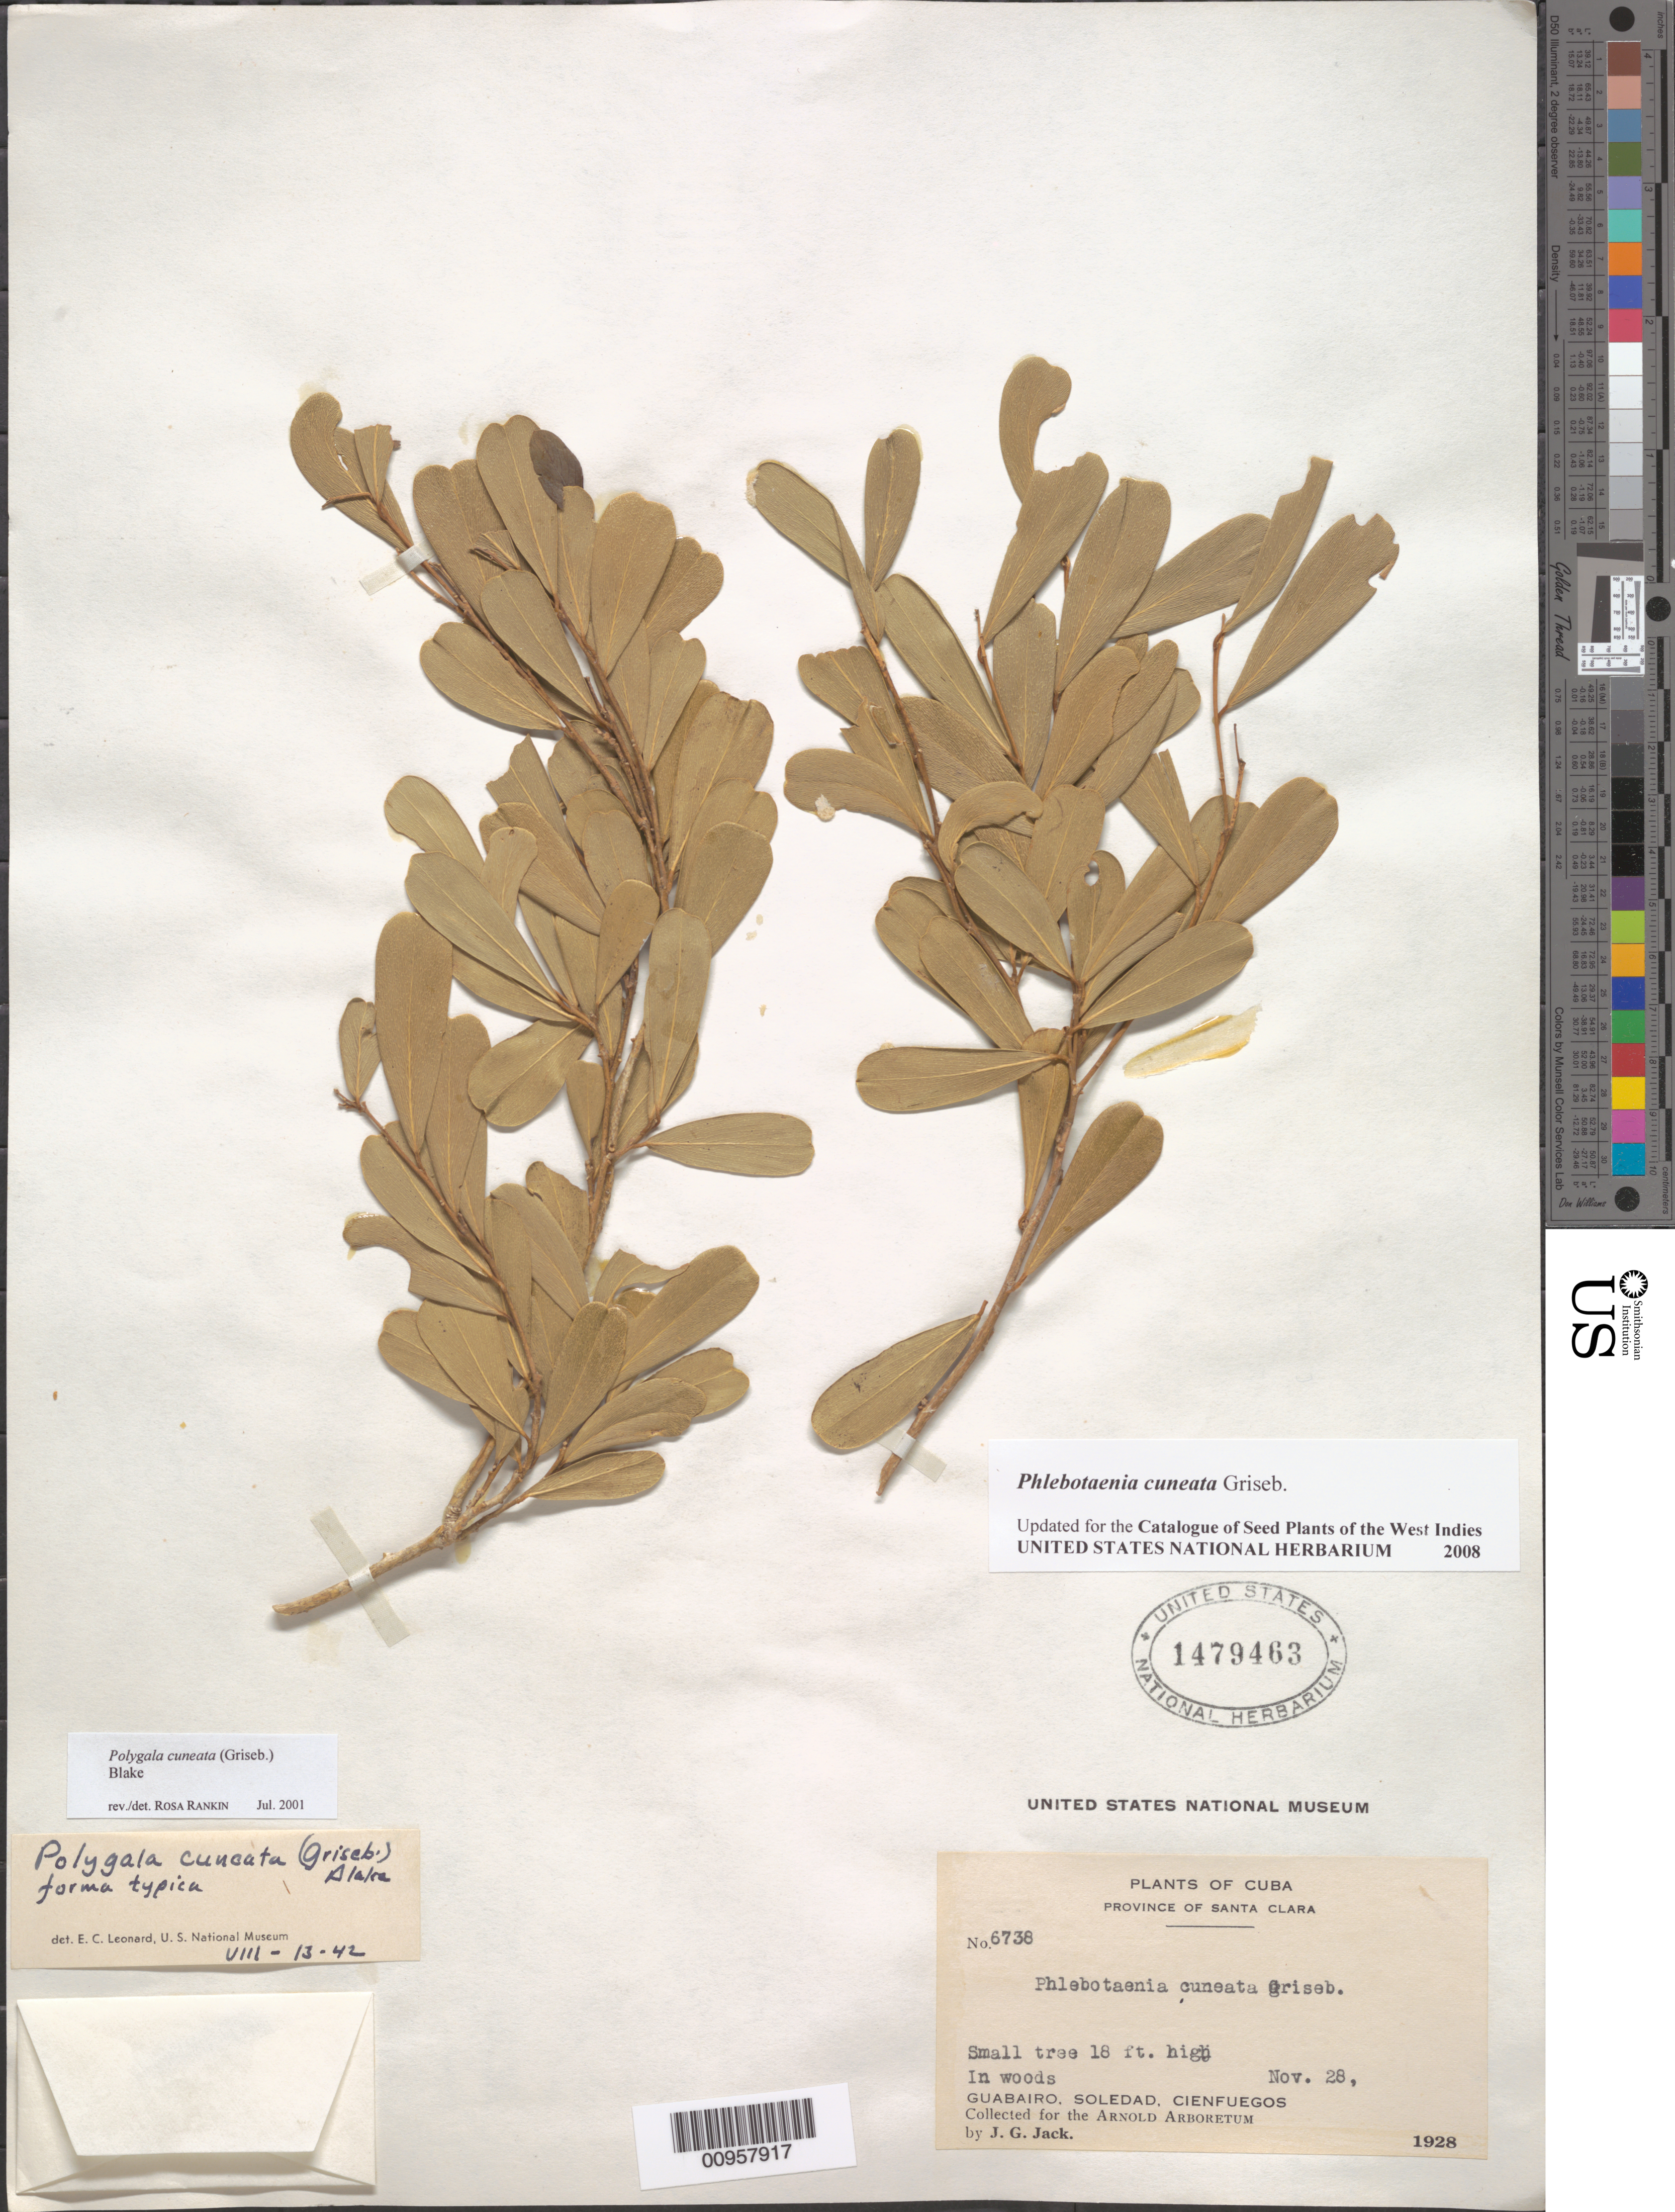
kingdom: Plantae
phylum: Tracheophyta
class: Magnoliopsida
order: Fabales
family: Polygalaceae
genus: Phlebotaenia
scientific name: Phlebotaenia cuneata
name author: Griseb.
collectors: J. G. Jack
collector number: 6738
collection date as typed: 28 Nov 1928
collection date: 1928-11-28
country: Cuba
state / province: Cienfuegos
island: Cuba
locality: Guabairo, Soledad, Ceinfuegos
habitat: In woods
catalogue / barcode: US 1479463